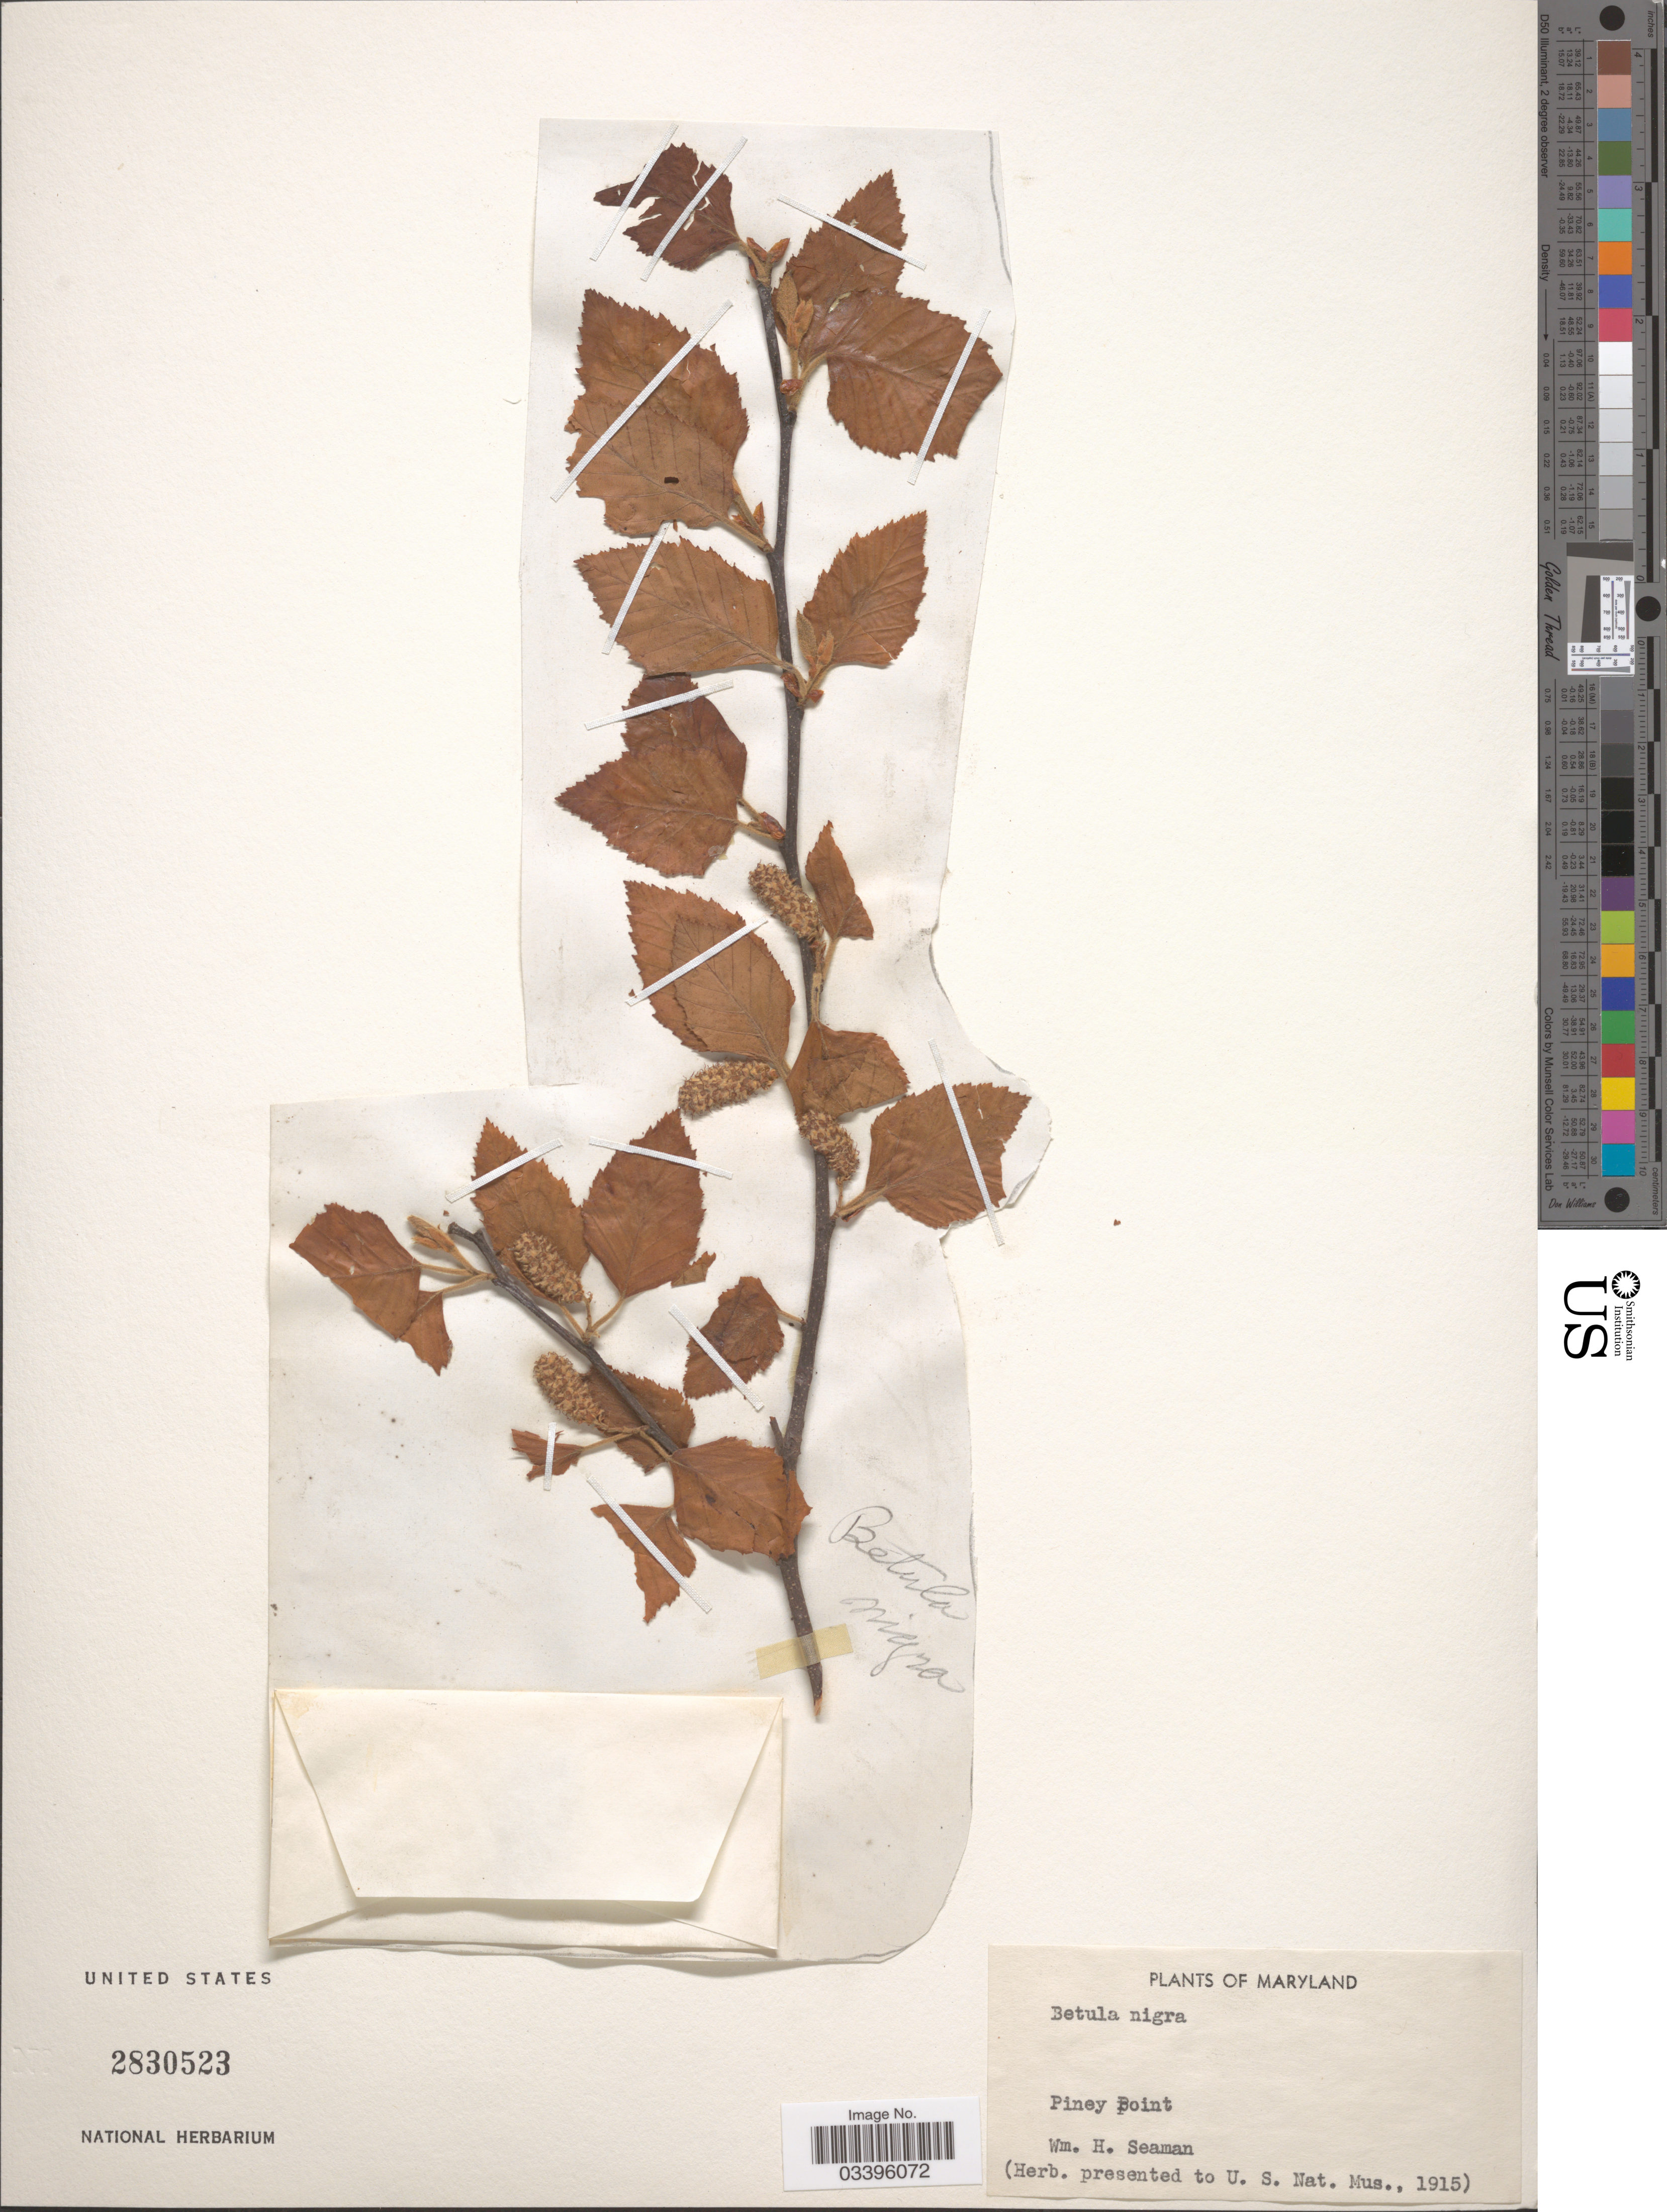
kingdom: Plantae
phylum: Tracheophyta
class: Magnoliopsida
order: Fagales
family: Betulaceae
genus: Betula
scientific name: Betula nigra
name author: L.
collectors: W. Seaman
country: United States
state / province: Maryland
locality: Piney Point.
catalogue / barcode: US 2830523